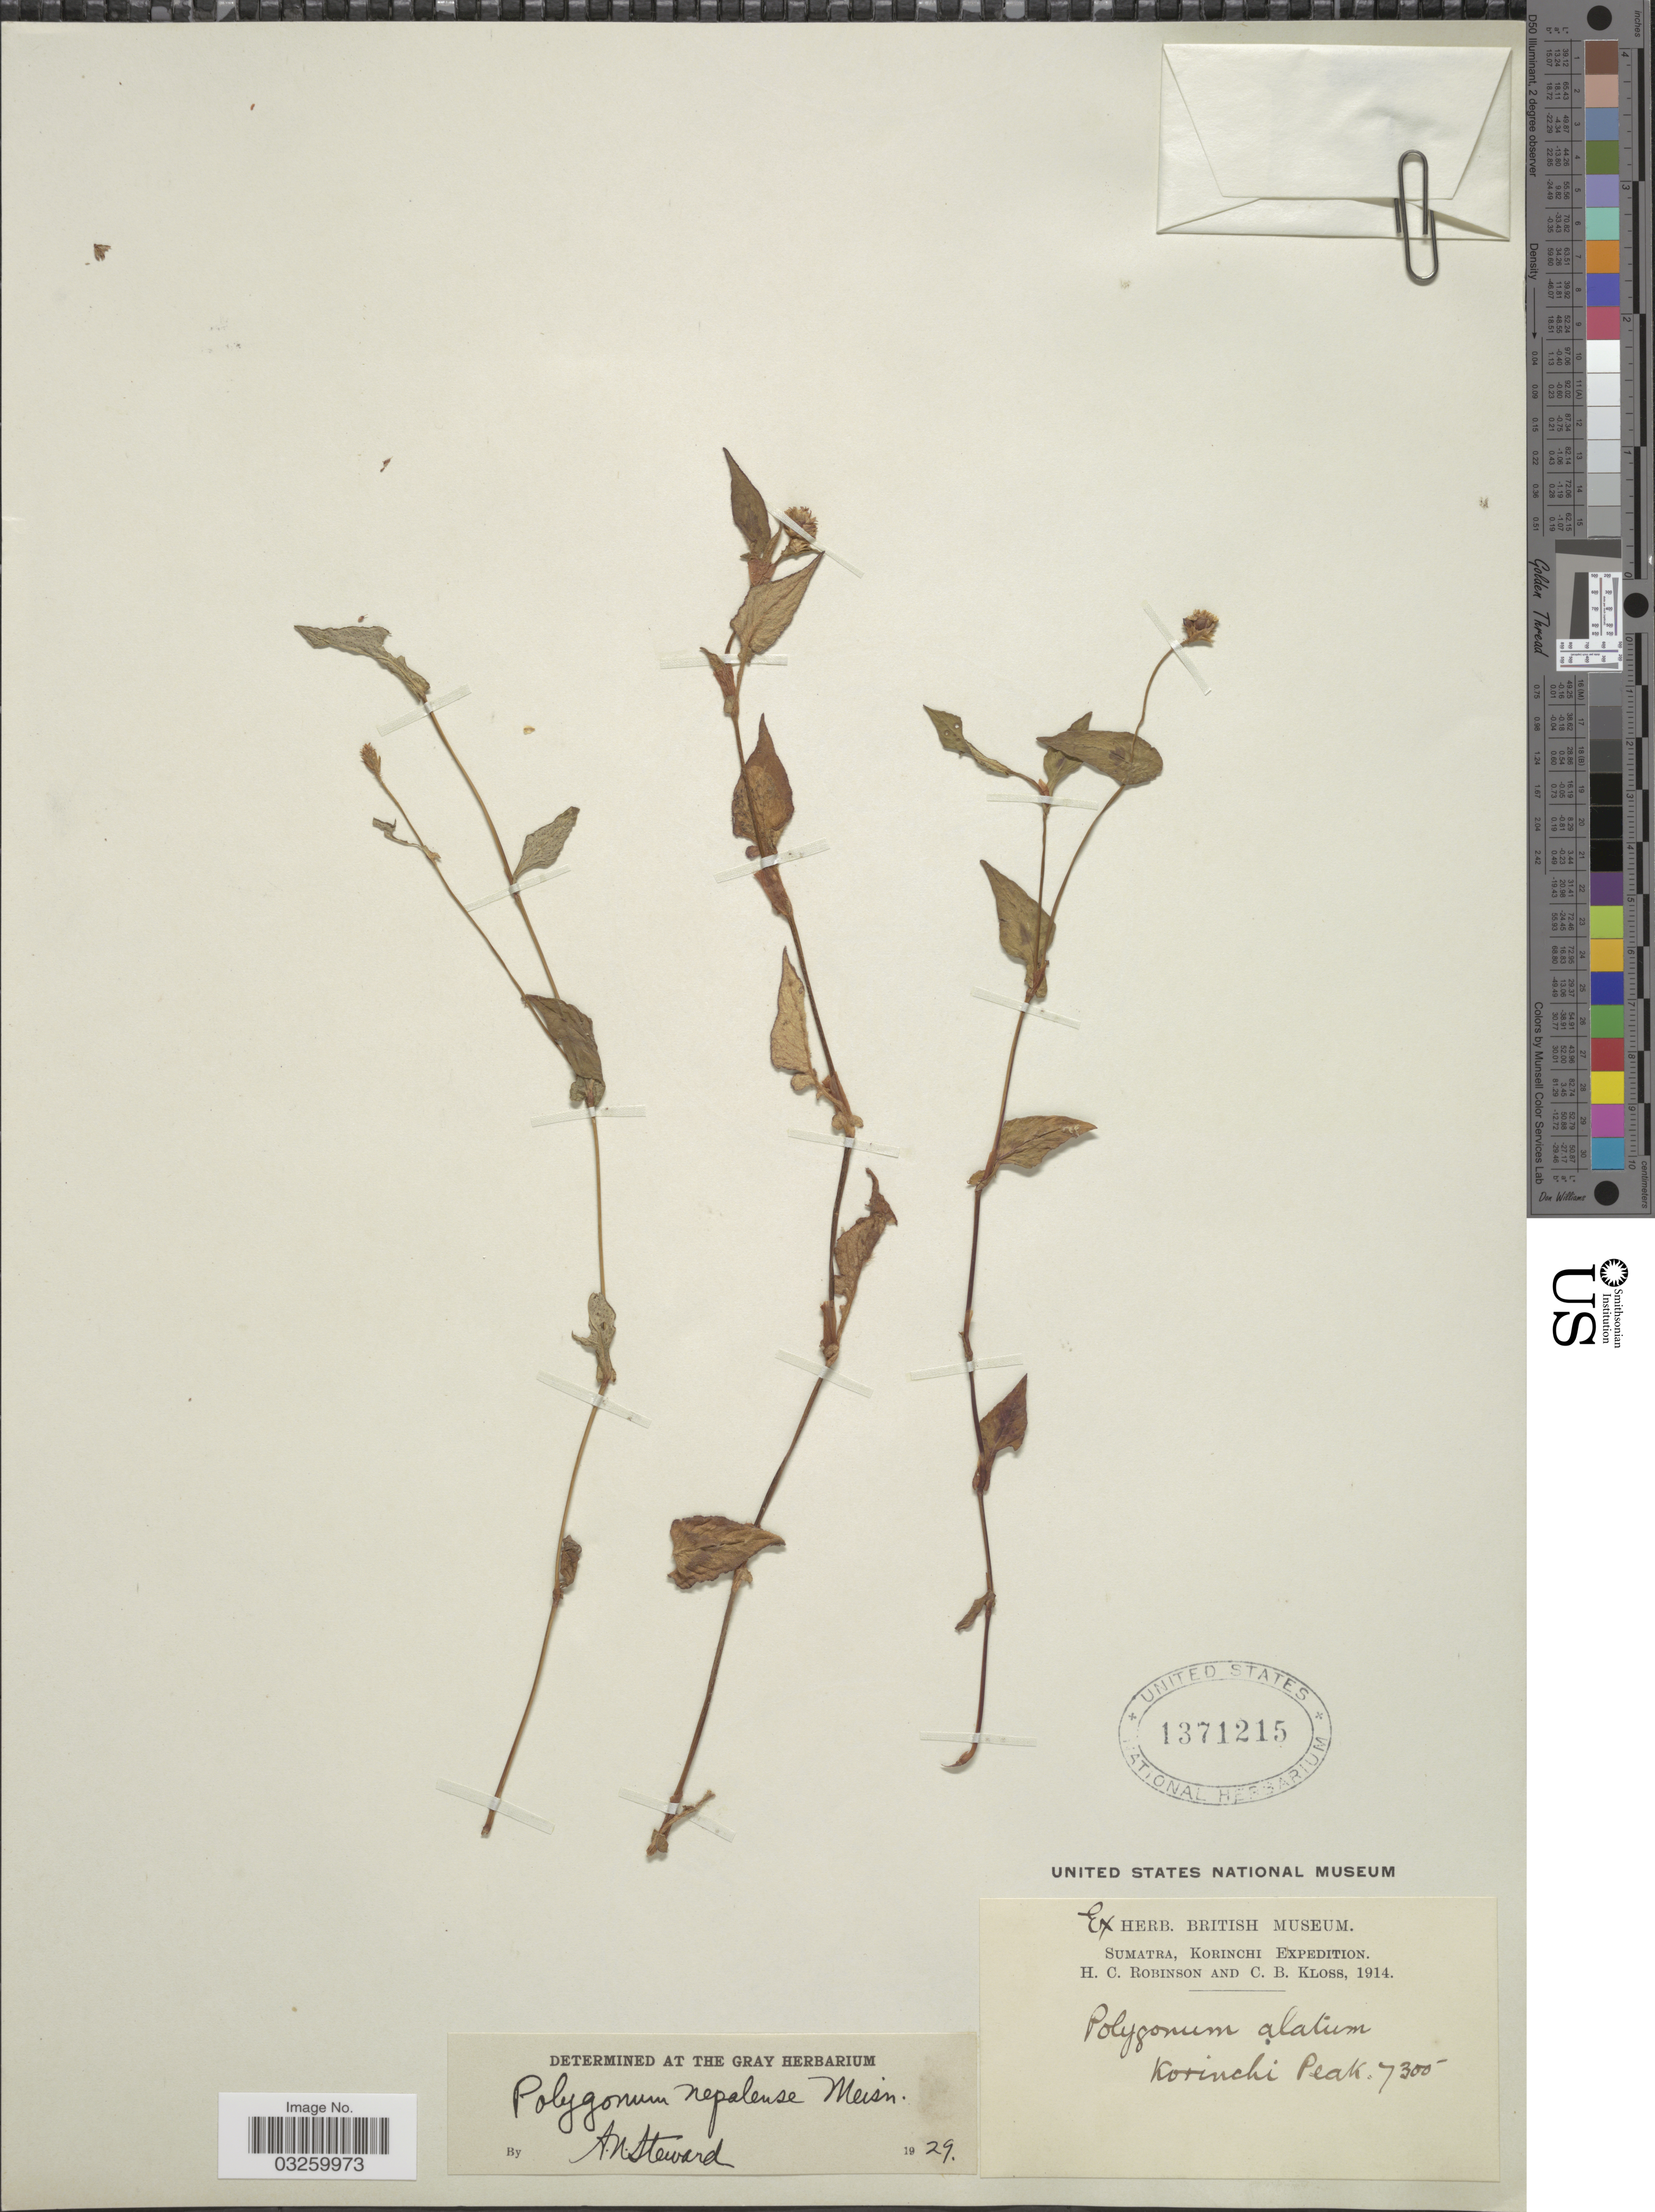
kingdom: Plantae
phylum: Tracheophyta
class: Magnoliopsida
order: Caryophyllales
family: Polygonaceae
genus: Persicaria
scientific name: Persicaria nepalensis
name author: (Meisn.) H. Gross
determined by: Wagner, W. L., (BOT), Smithsonian Institution - National Museum of Natural History (UNITED STATES)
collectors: H. C. Robinson & C. Kloss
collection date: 1914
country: Indonesia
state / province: Sumatra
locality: Korinchi. Korinchi Peak.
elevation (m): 2225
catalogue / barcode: US 1371215